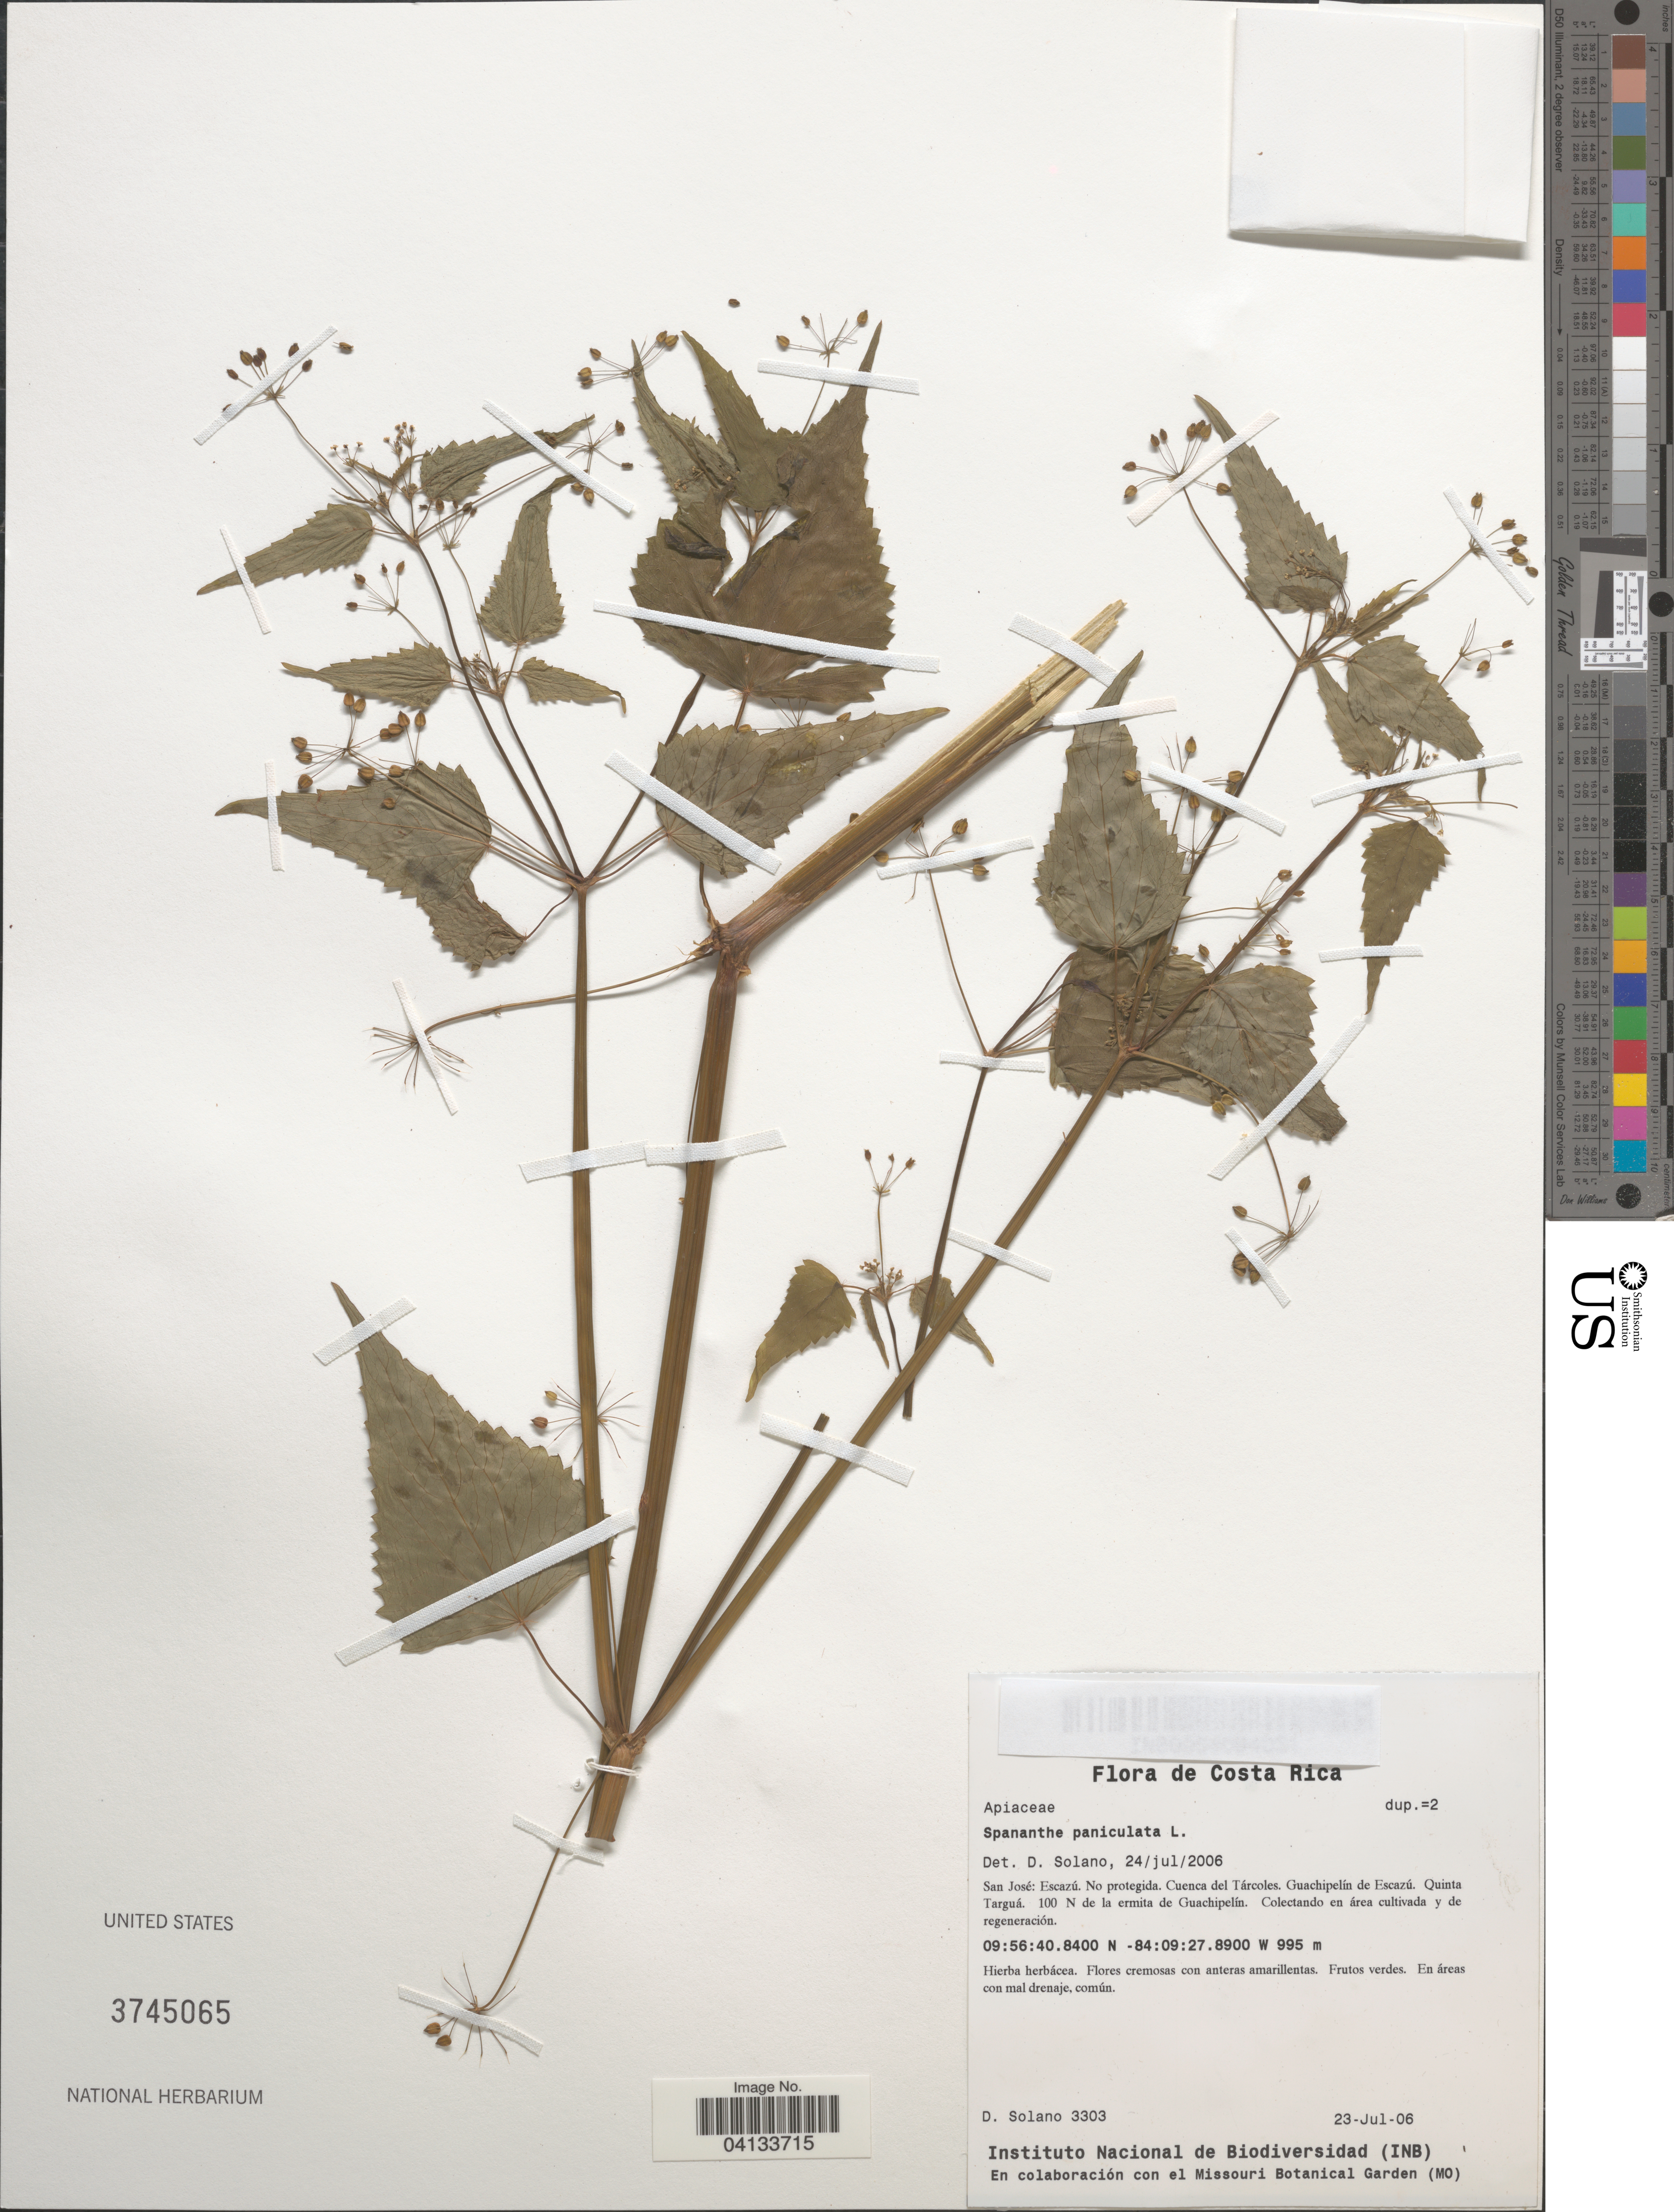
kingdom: Plantae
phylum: Tracheophyta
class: Magnoliopsida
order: Apiales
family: Apiaceae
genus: Spananthe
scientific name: Spananthe paniculata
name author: Jacq.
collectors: D. Solano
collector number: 3303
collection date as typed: Transcribed d/m/y: 23/7/6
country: Costa Rica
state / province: San José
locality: Escazú. No protegida. Cuenca del Tárcoles. Guachipelín de Escazú. Quinta Targuá. 100 N de la ermita de Guachipelín. Colectando en área cultivada y de regeneración.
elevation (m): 995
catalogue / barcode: US 3745065